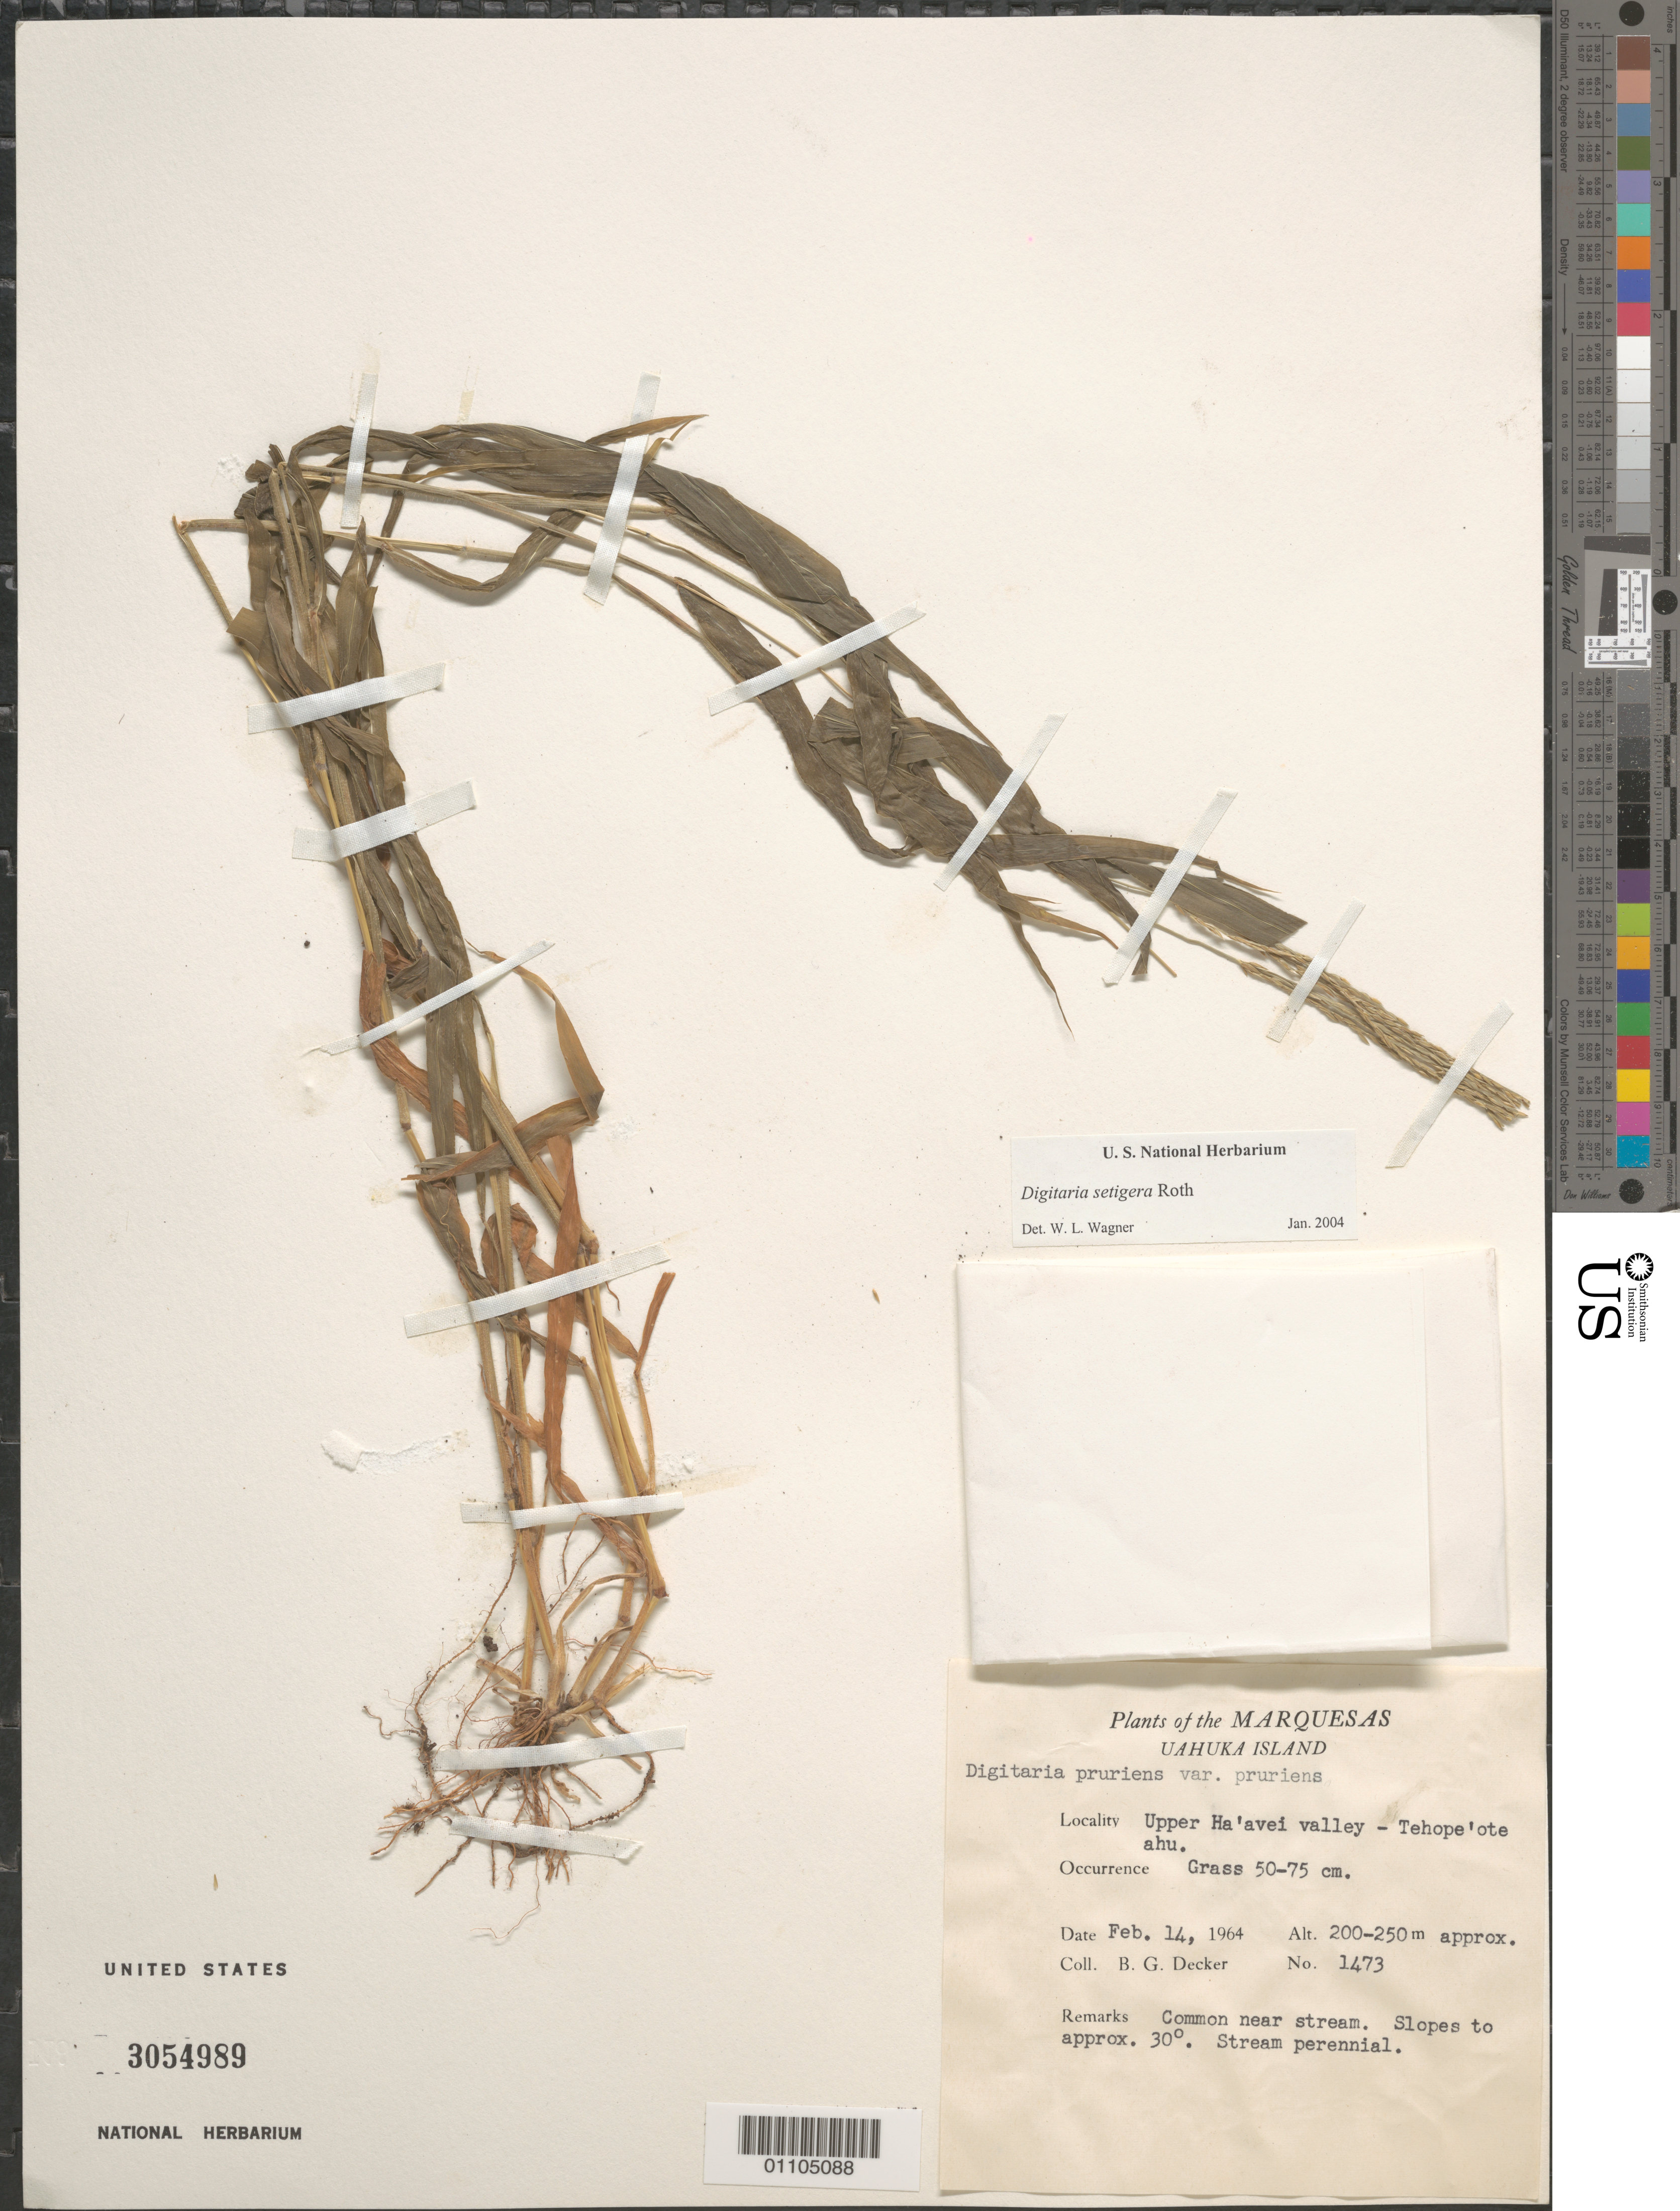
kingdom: Plantae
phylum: Tracheophyta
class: Liliopsida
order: Poales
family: Poaceae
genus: Digitaria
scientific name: Digitaria setigera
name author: Roth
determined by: Wagner, W. L., (BOT), Smithsonian Institution - National Museum of Natural History (UNITED STATES)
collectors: B. G. Decker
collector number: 1473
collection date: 1964-02-14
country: French Polynesia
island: Ua Huka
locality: Ha'avei valley, upper valley, Tehope'ote ahu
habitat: Near stream, slopes to approx. 30 degrees, stream perennial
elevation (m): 200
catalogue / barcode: US 3054989